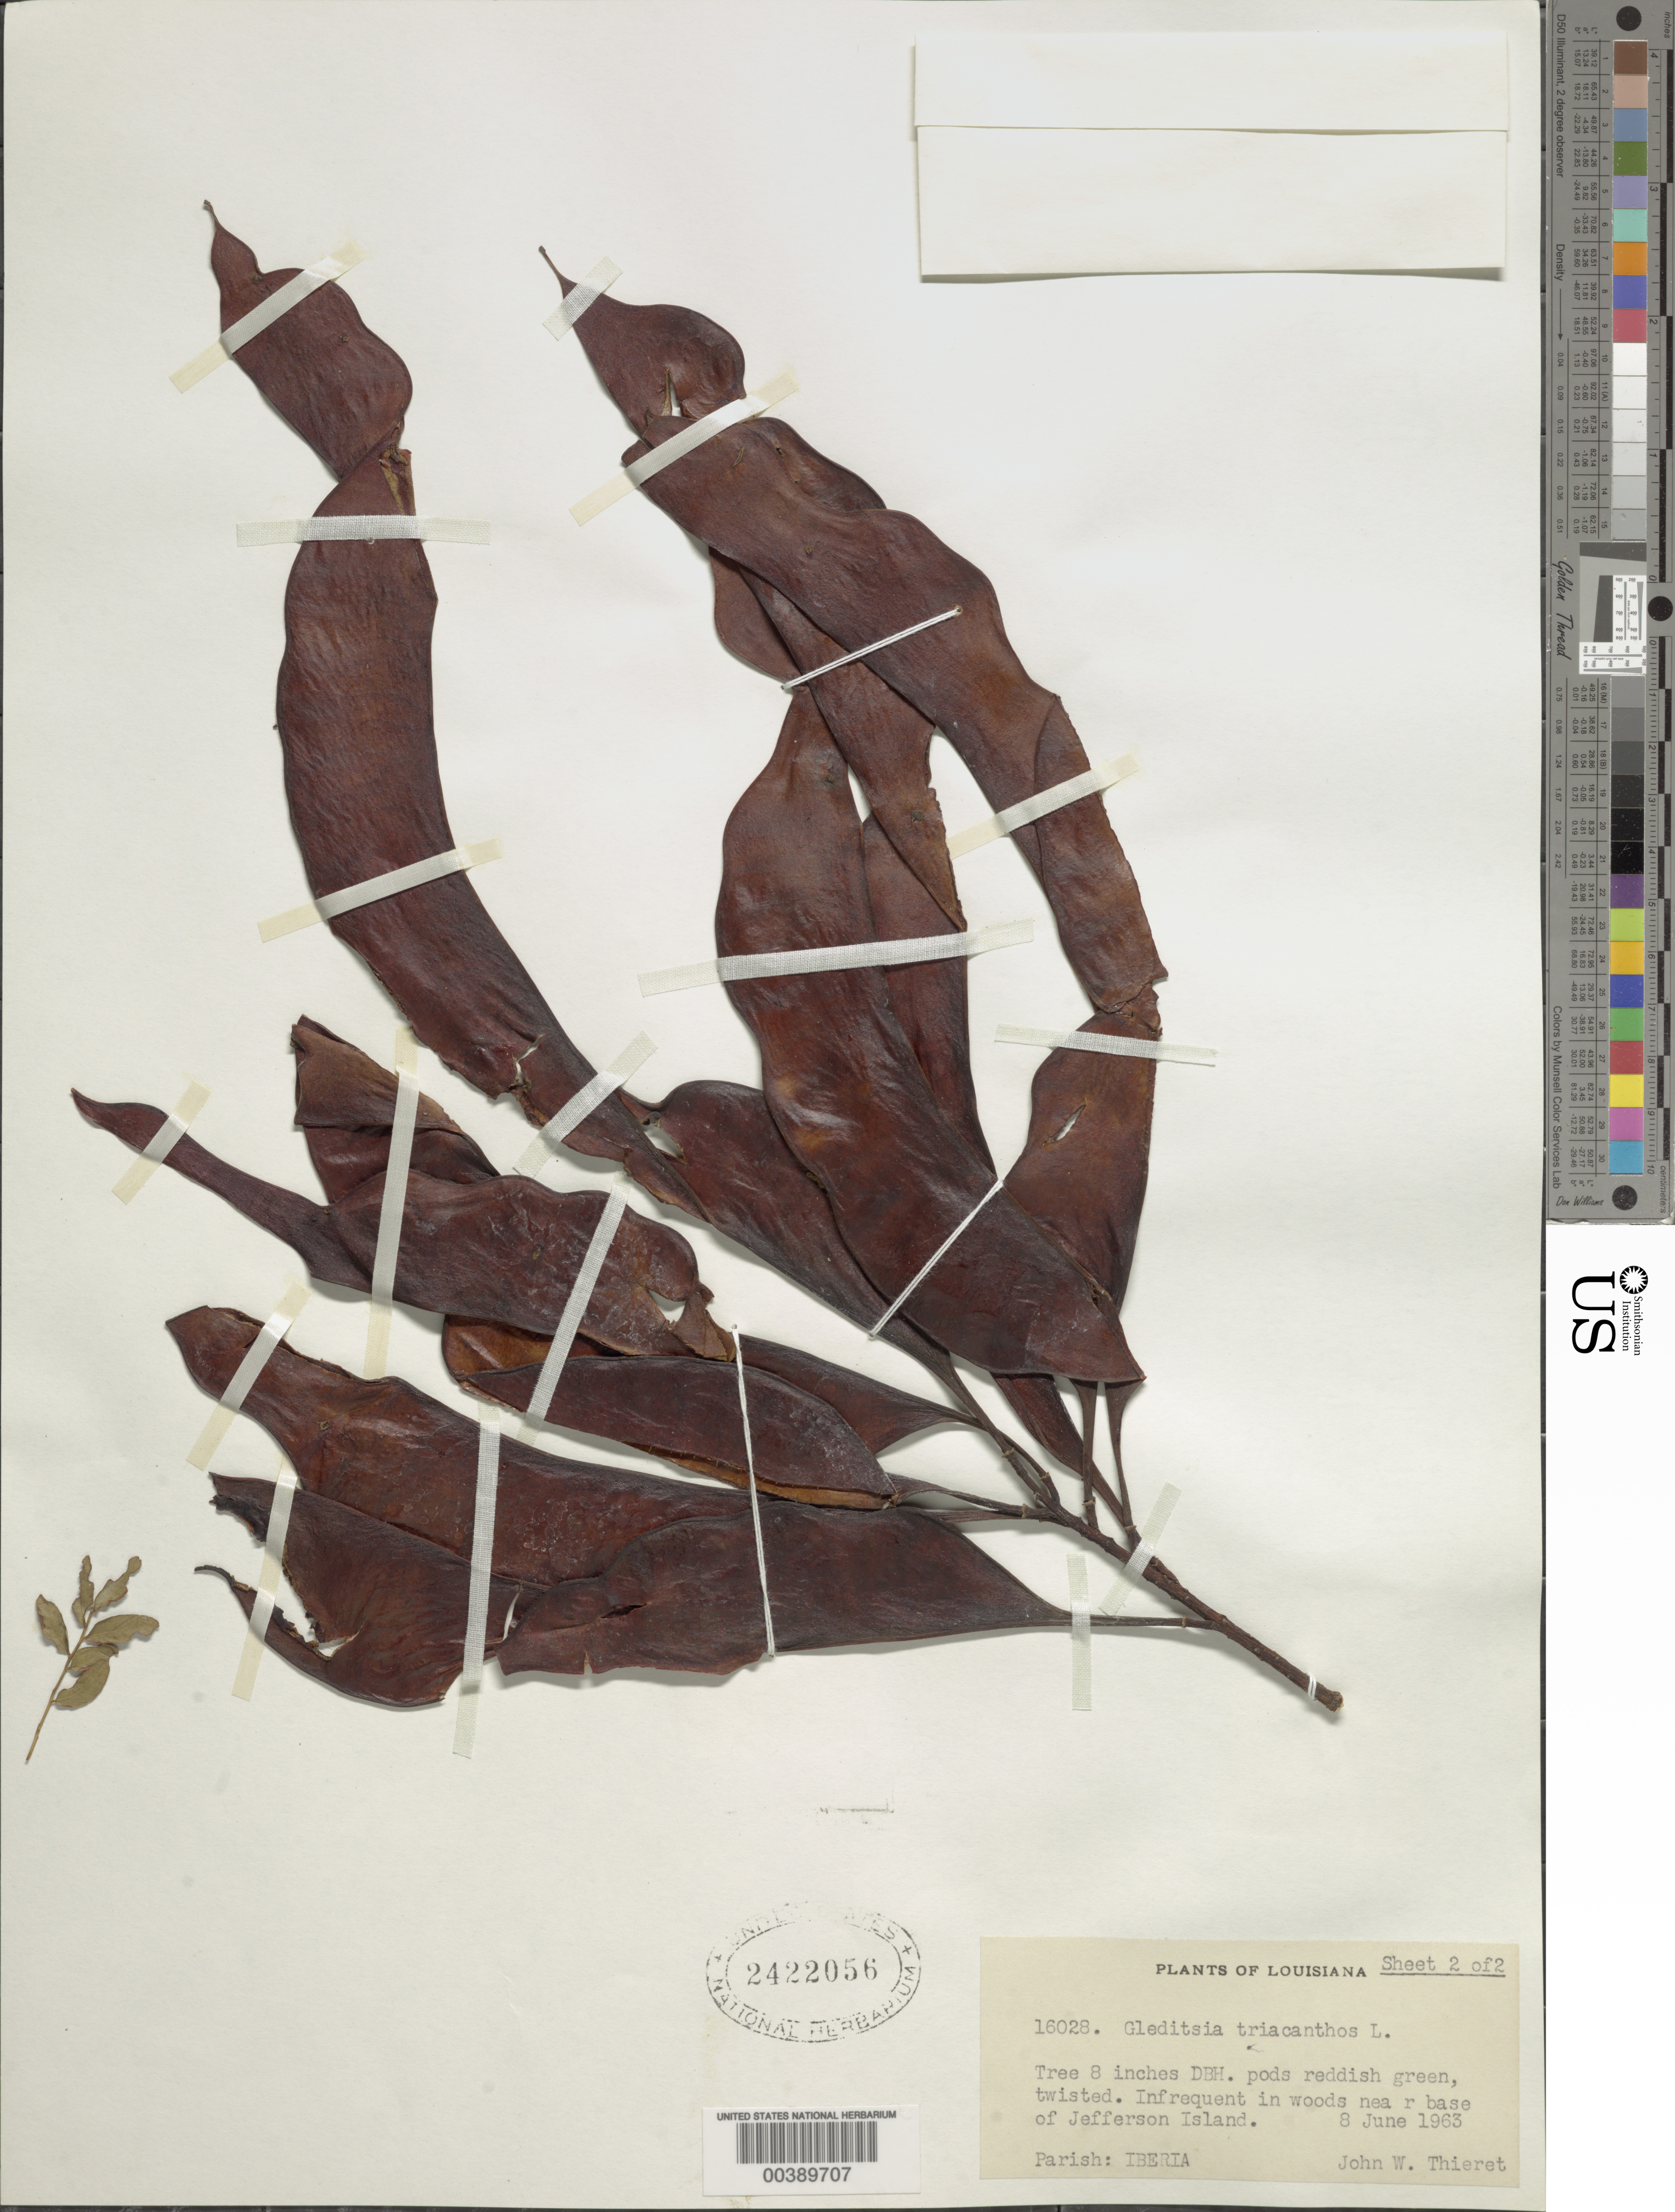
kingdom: Plantae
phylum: Tracheophyta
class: Magnoliopsida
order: Fabales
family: Fabaceae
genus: Gleditsia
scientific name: Gleditsia triacanthos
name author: L.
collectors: J. W. Thieret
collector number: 16028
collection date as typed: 08 Jun 1963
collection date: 1963-06-08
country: United States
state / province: Louisiana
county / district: Iberia Parish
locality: Near base of jefferson i.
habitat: In woods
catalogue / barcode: US 2422056